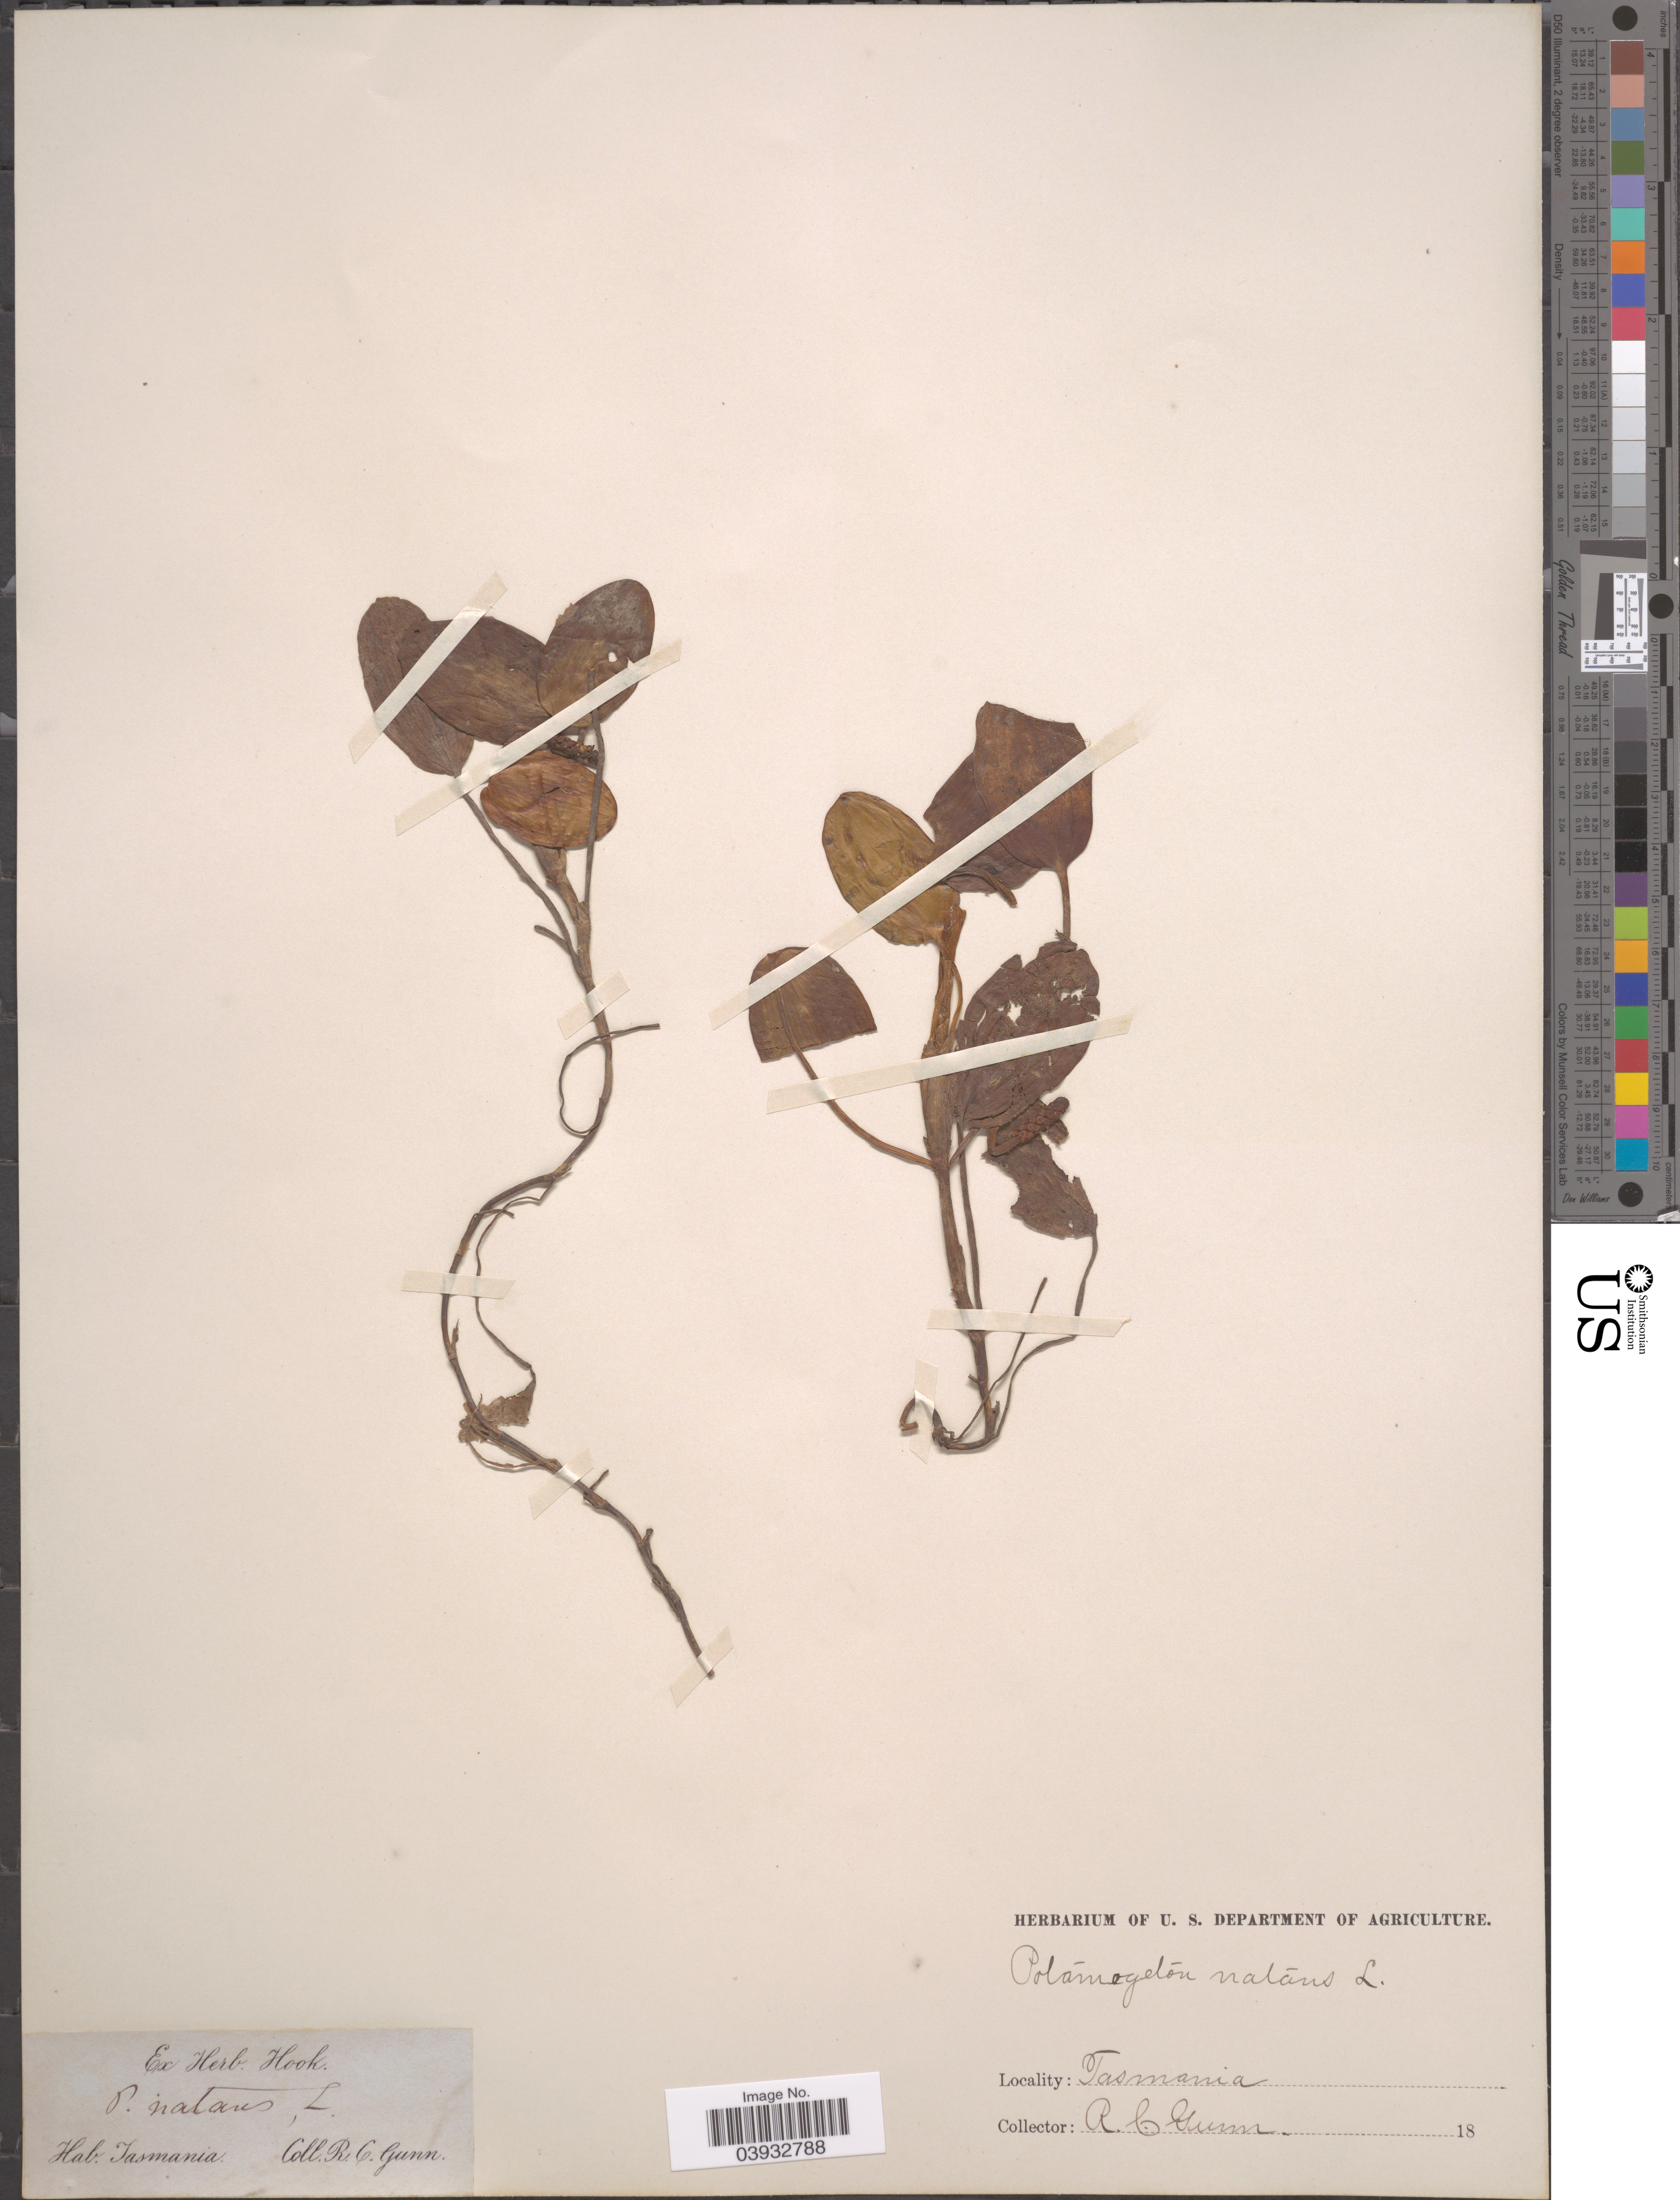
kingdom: Plantae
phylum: Tracheophyta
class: Liliopsida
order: Alismatales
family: Potamogetonaceae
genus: Potamogeton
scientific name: Potamogeton natans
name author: L.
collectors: R. Gunn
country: Australia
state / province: Tasmania